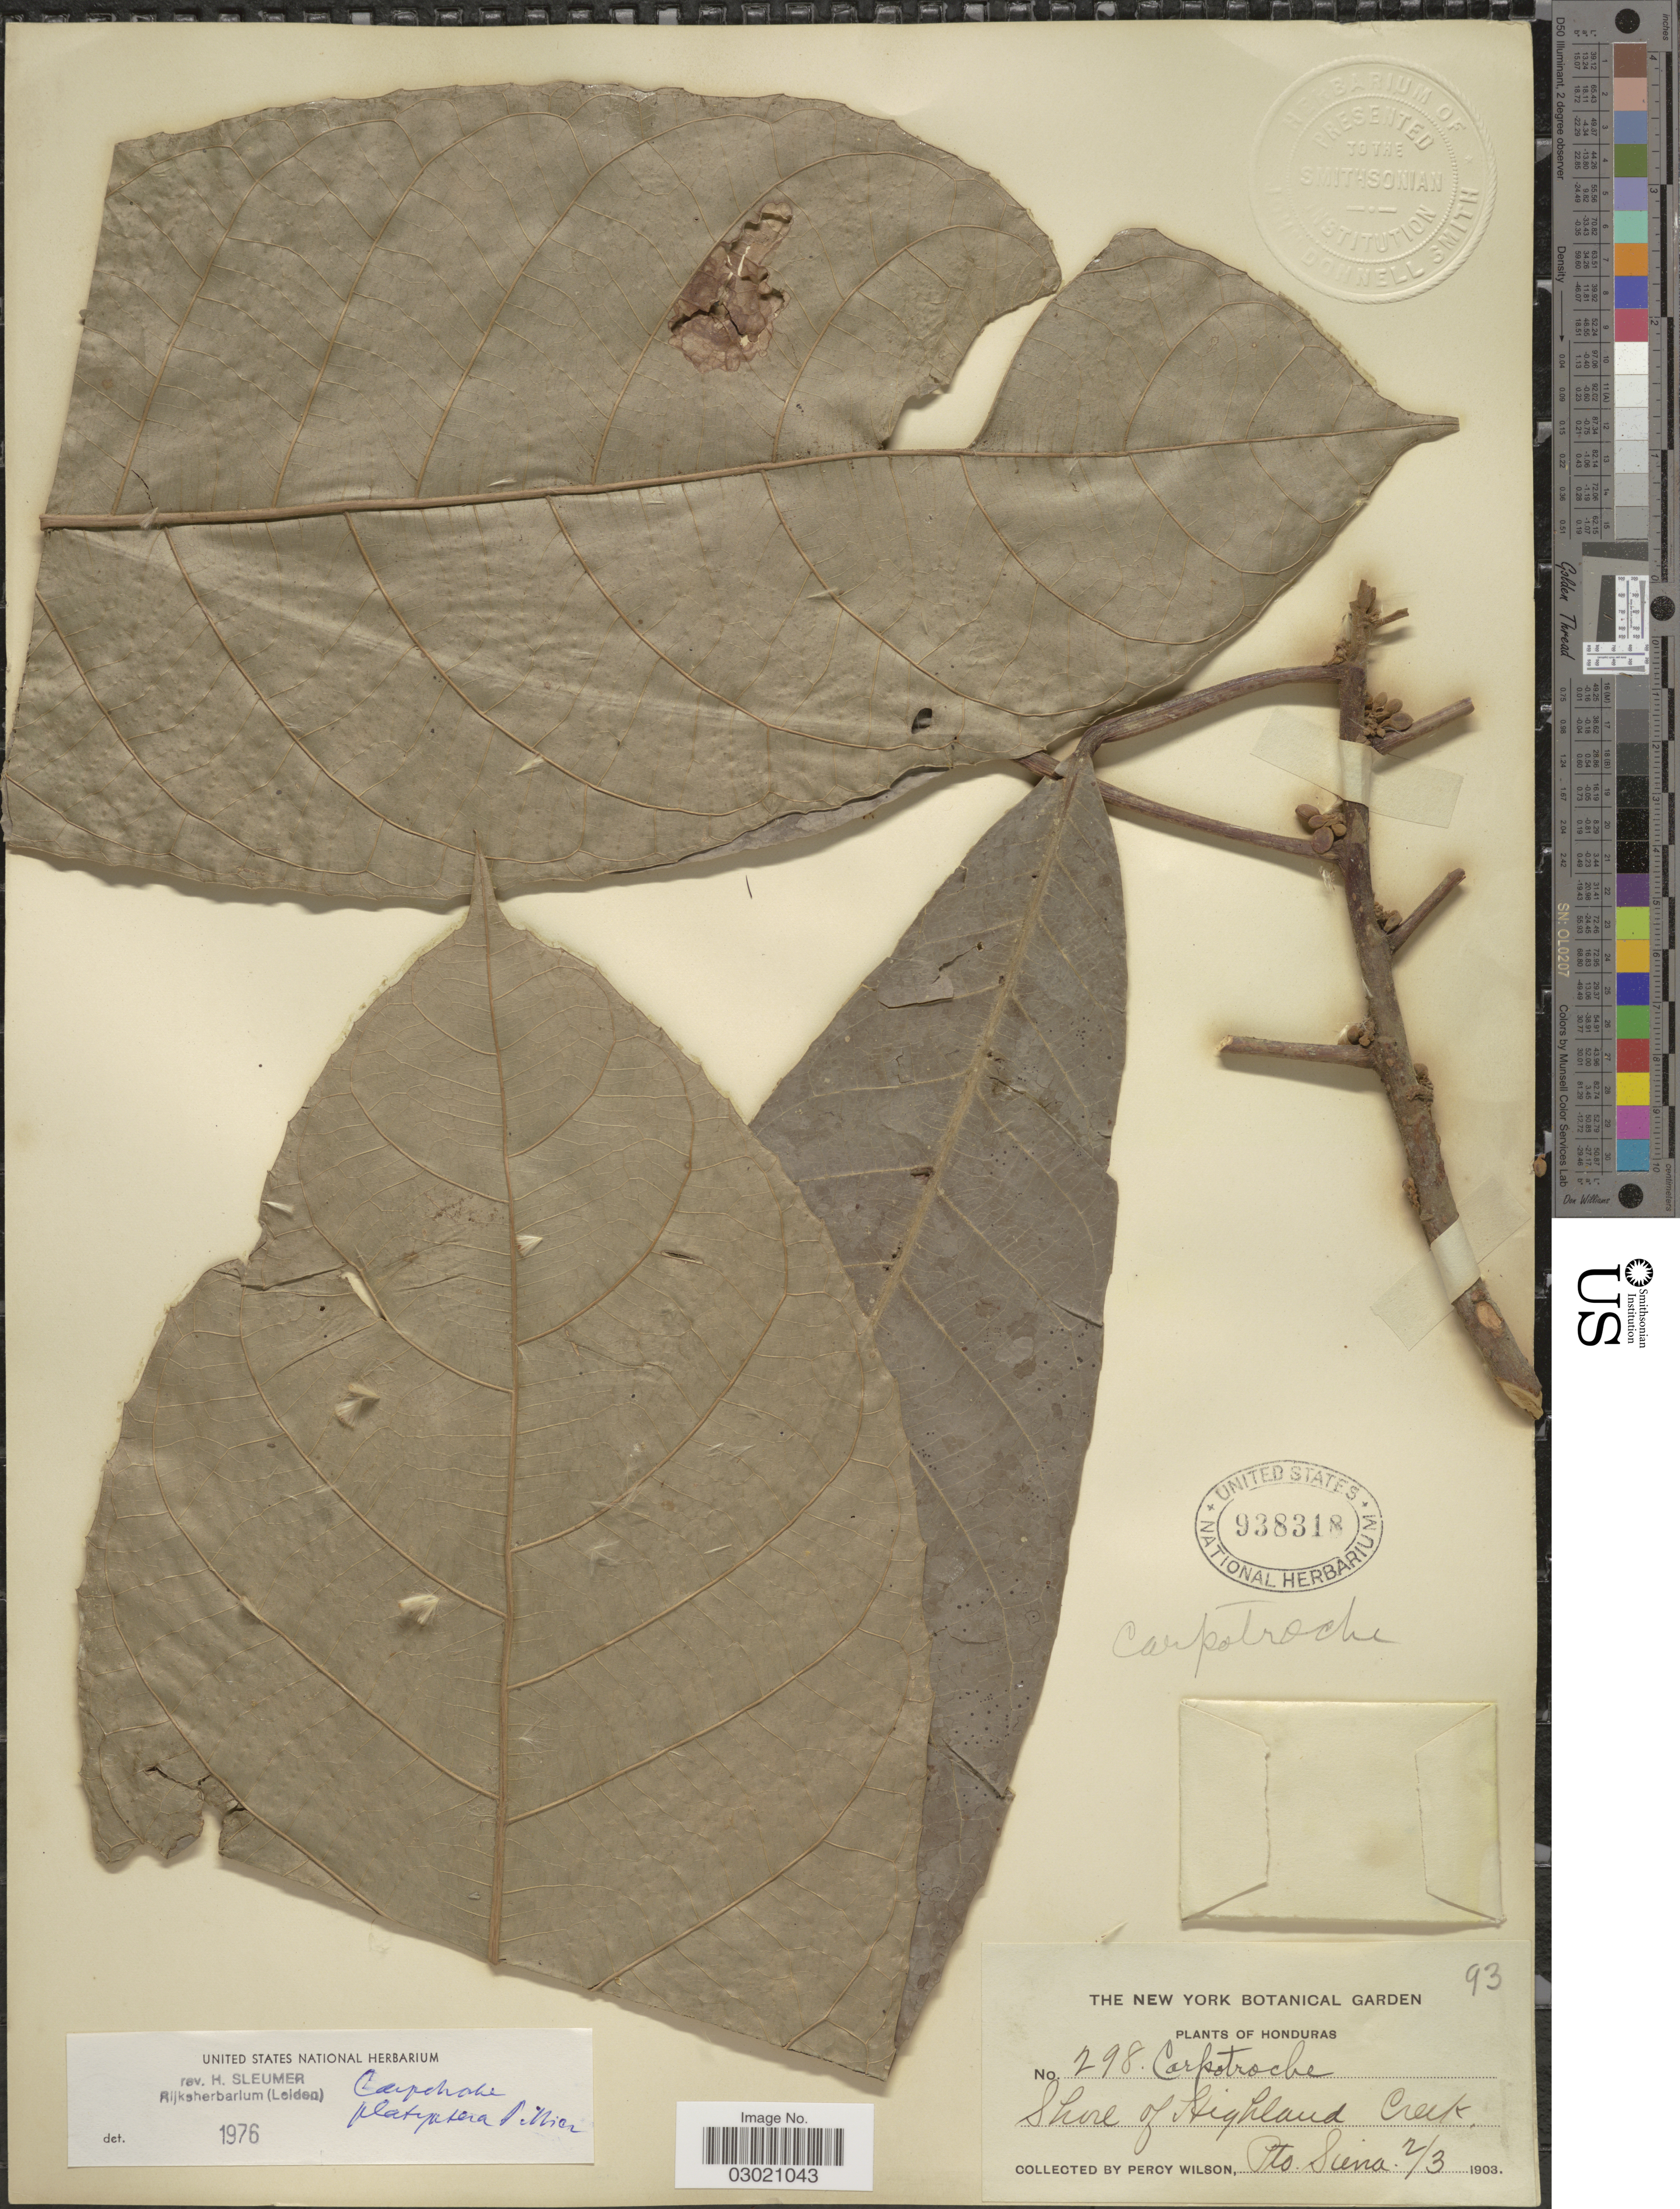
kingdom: Plantae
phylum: Tracheophyta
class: Magnoliopsida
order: Malpighiales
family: Achariaceae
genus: Carpotroche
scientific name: Carpotroche platyptera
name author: Pittier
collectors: P. Wilson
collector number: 298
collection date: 1903-03-02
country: Honduras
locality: Shore of Highland Creek. Pto. Siena.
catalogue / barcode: US 938318